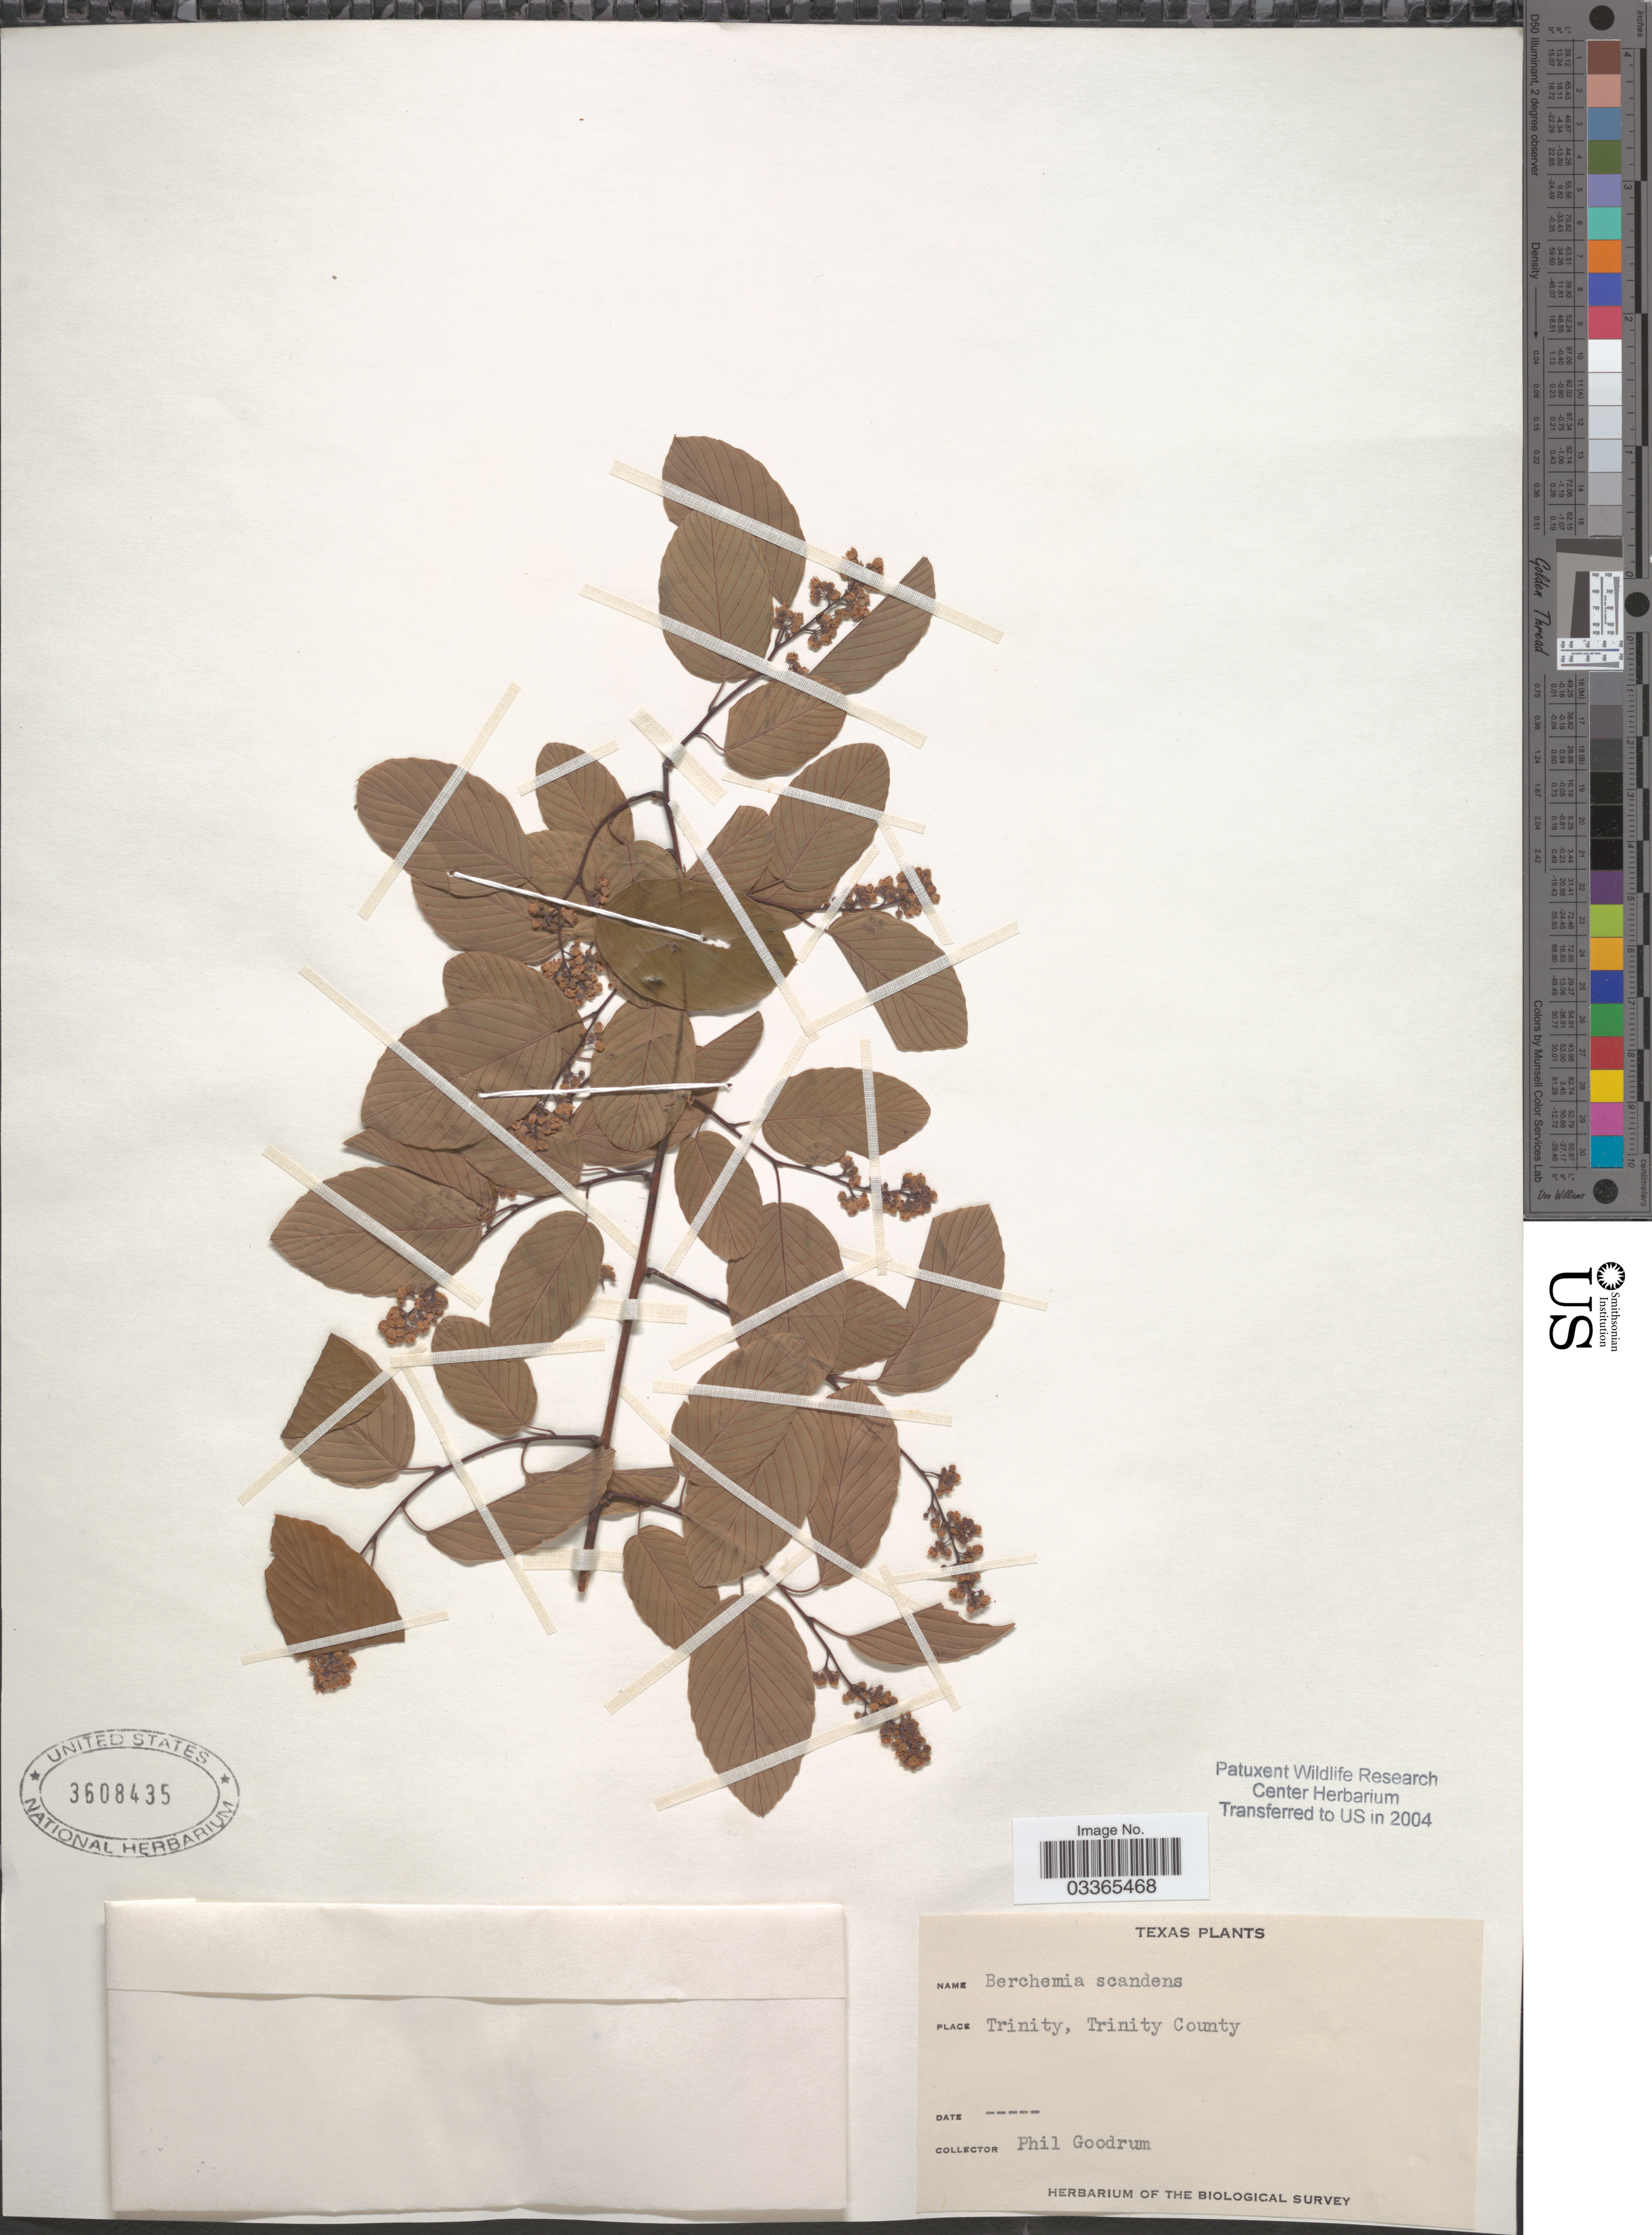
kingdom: Plantae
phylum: Tracheophyta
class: Magnoliopsida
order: Rosales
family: Rhamnaceae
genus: Berchemia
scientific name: Berchemia scandens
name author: (Hill) K. Koch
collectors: P. Goodrum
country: United States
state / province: Texas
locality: Trinity, Trinity County.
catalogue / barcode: US 3608435